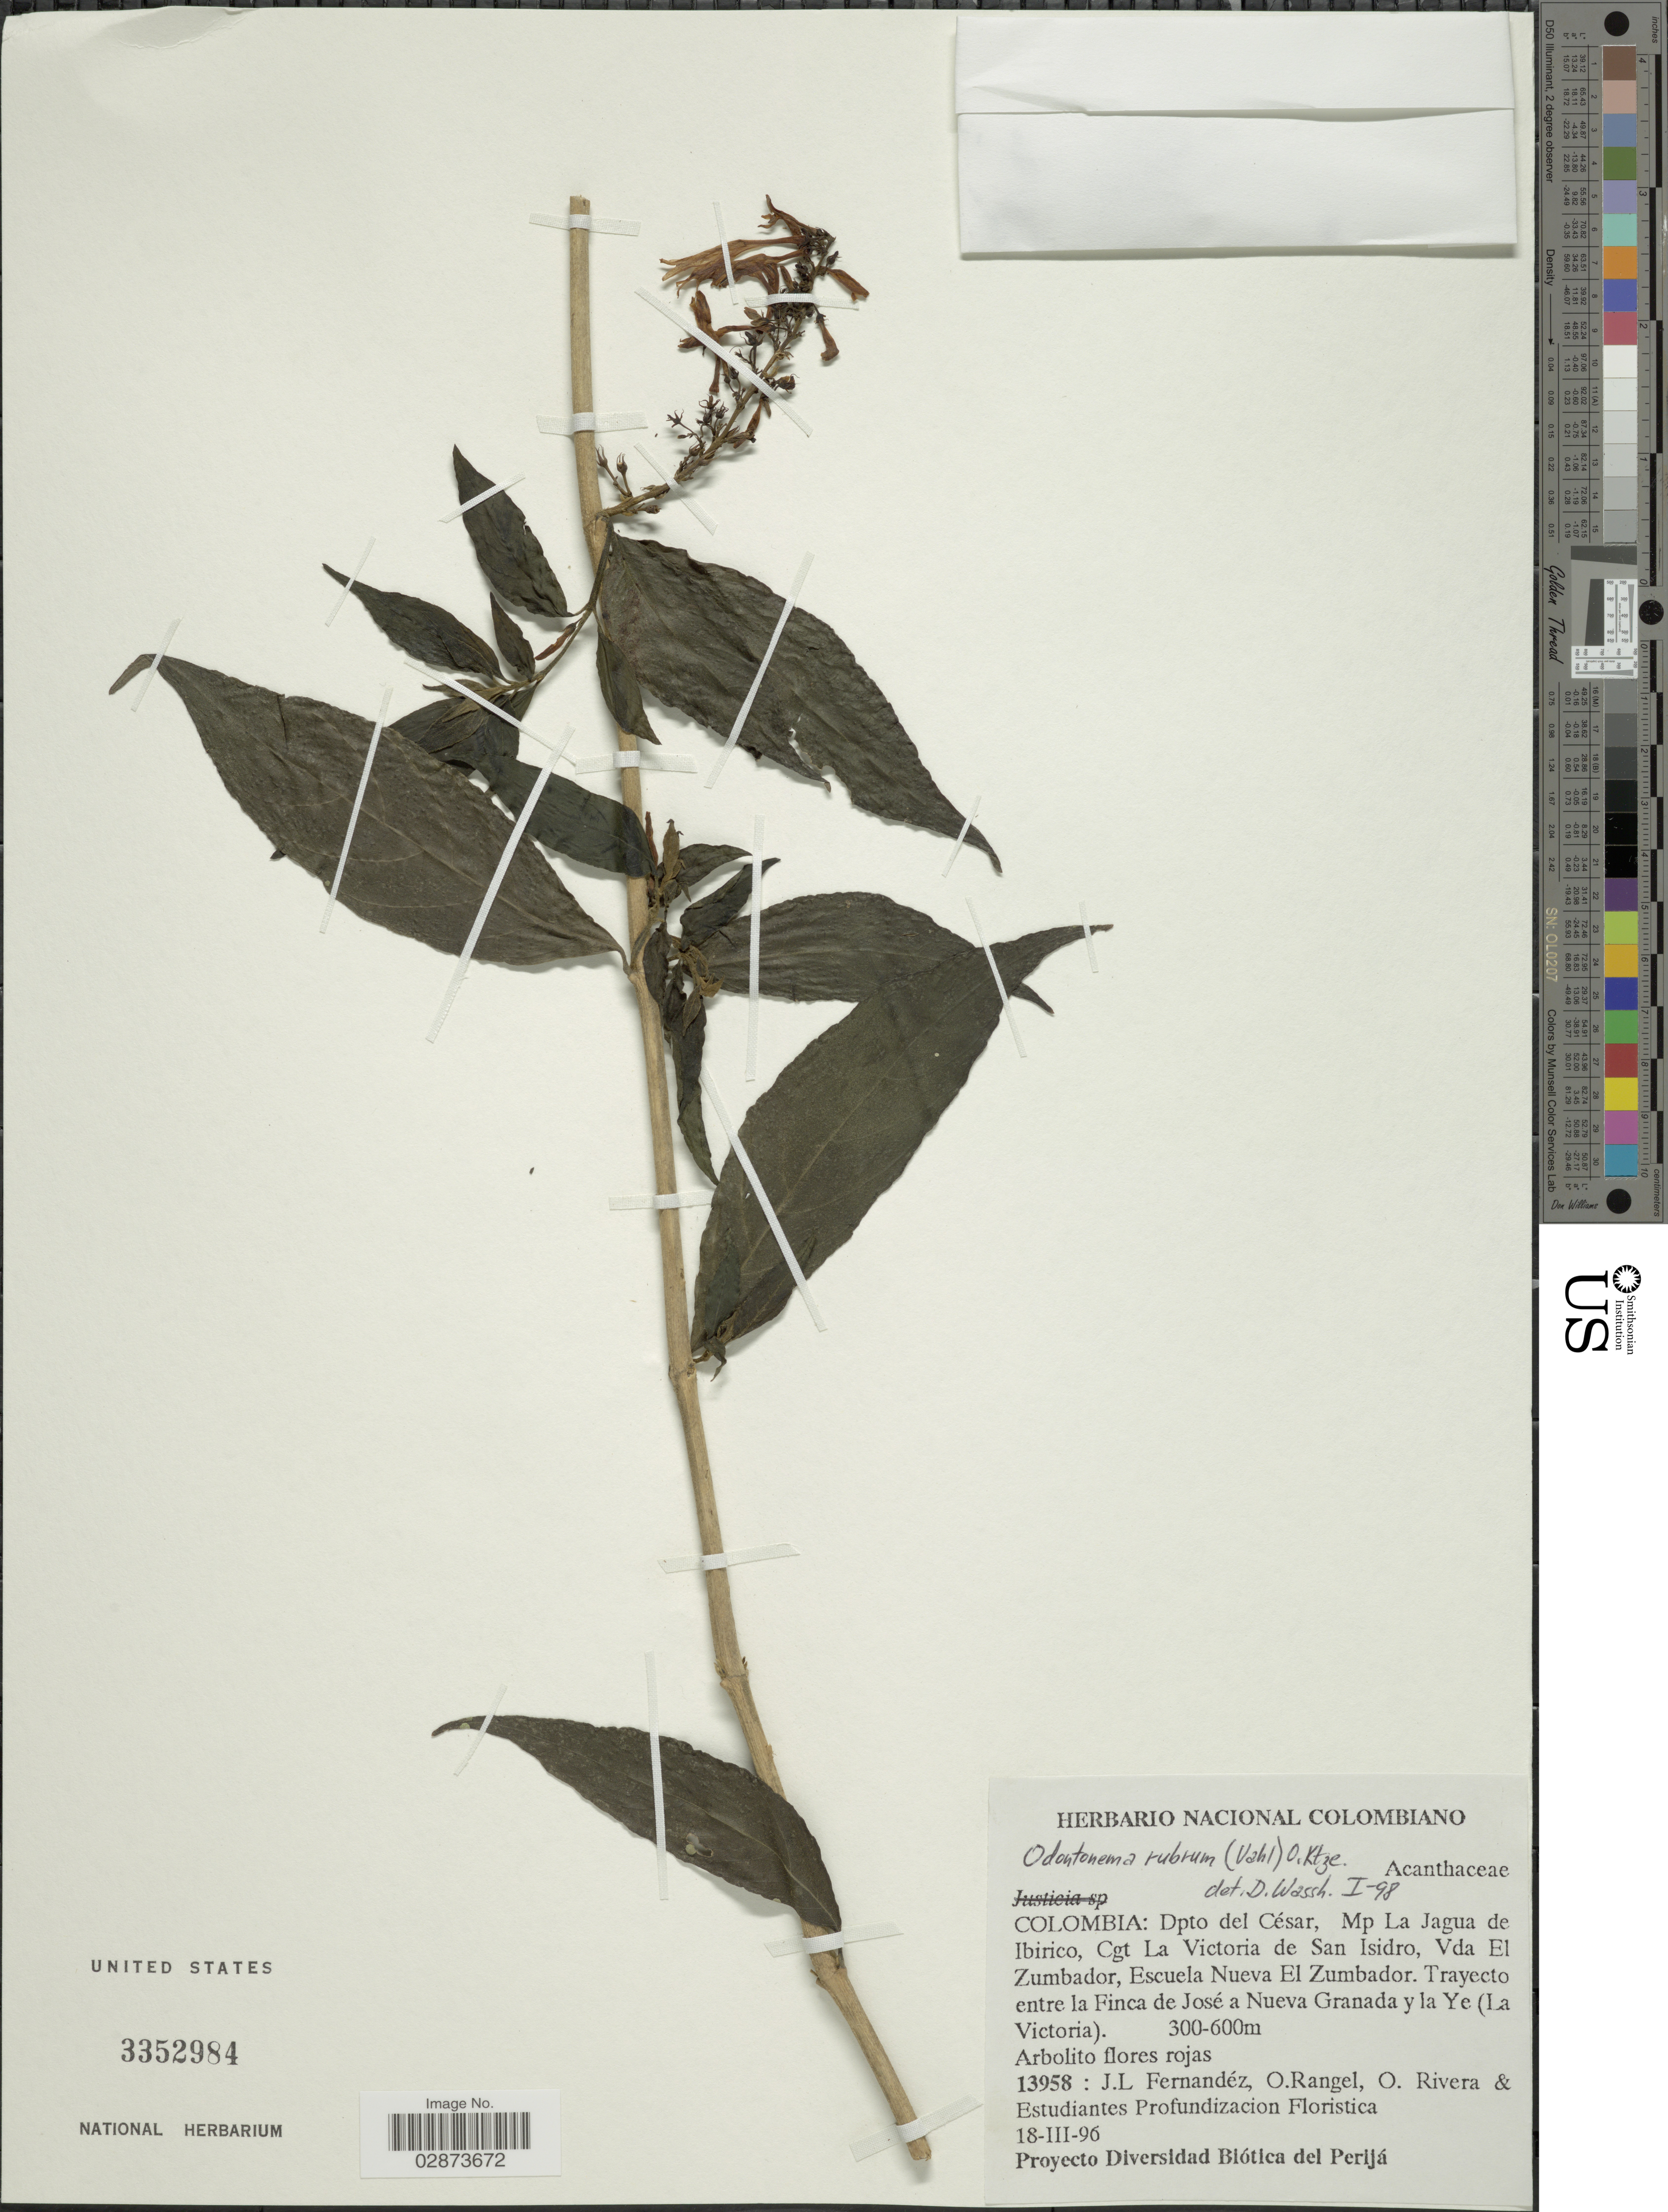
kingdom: Plantae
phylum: Tracheophyta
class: Magnoliopsida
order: Lamiales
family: Acanthaceae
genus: Odontonema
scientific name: Odontonema rubrum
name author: (Vahl) Kuntze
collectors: J. Fernández, O. Rangel, O. Rivera & Estudiantes Profundizacion Floristica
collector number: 13958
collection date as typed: Transcribed d/m/y: 18/3/96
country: Colombia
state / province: Cesar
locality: Dpto del César, Mp La Jagua de Ibirico, Cgt La Victoria de San Isidro, Vda El Zumbador, Escuela Nueva El Zumbador. Trayecto entre la Finca de José a Nueva Granada y la Ye (La Victoria).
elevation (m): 300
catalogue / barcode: US 3352984